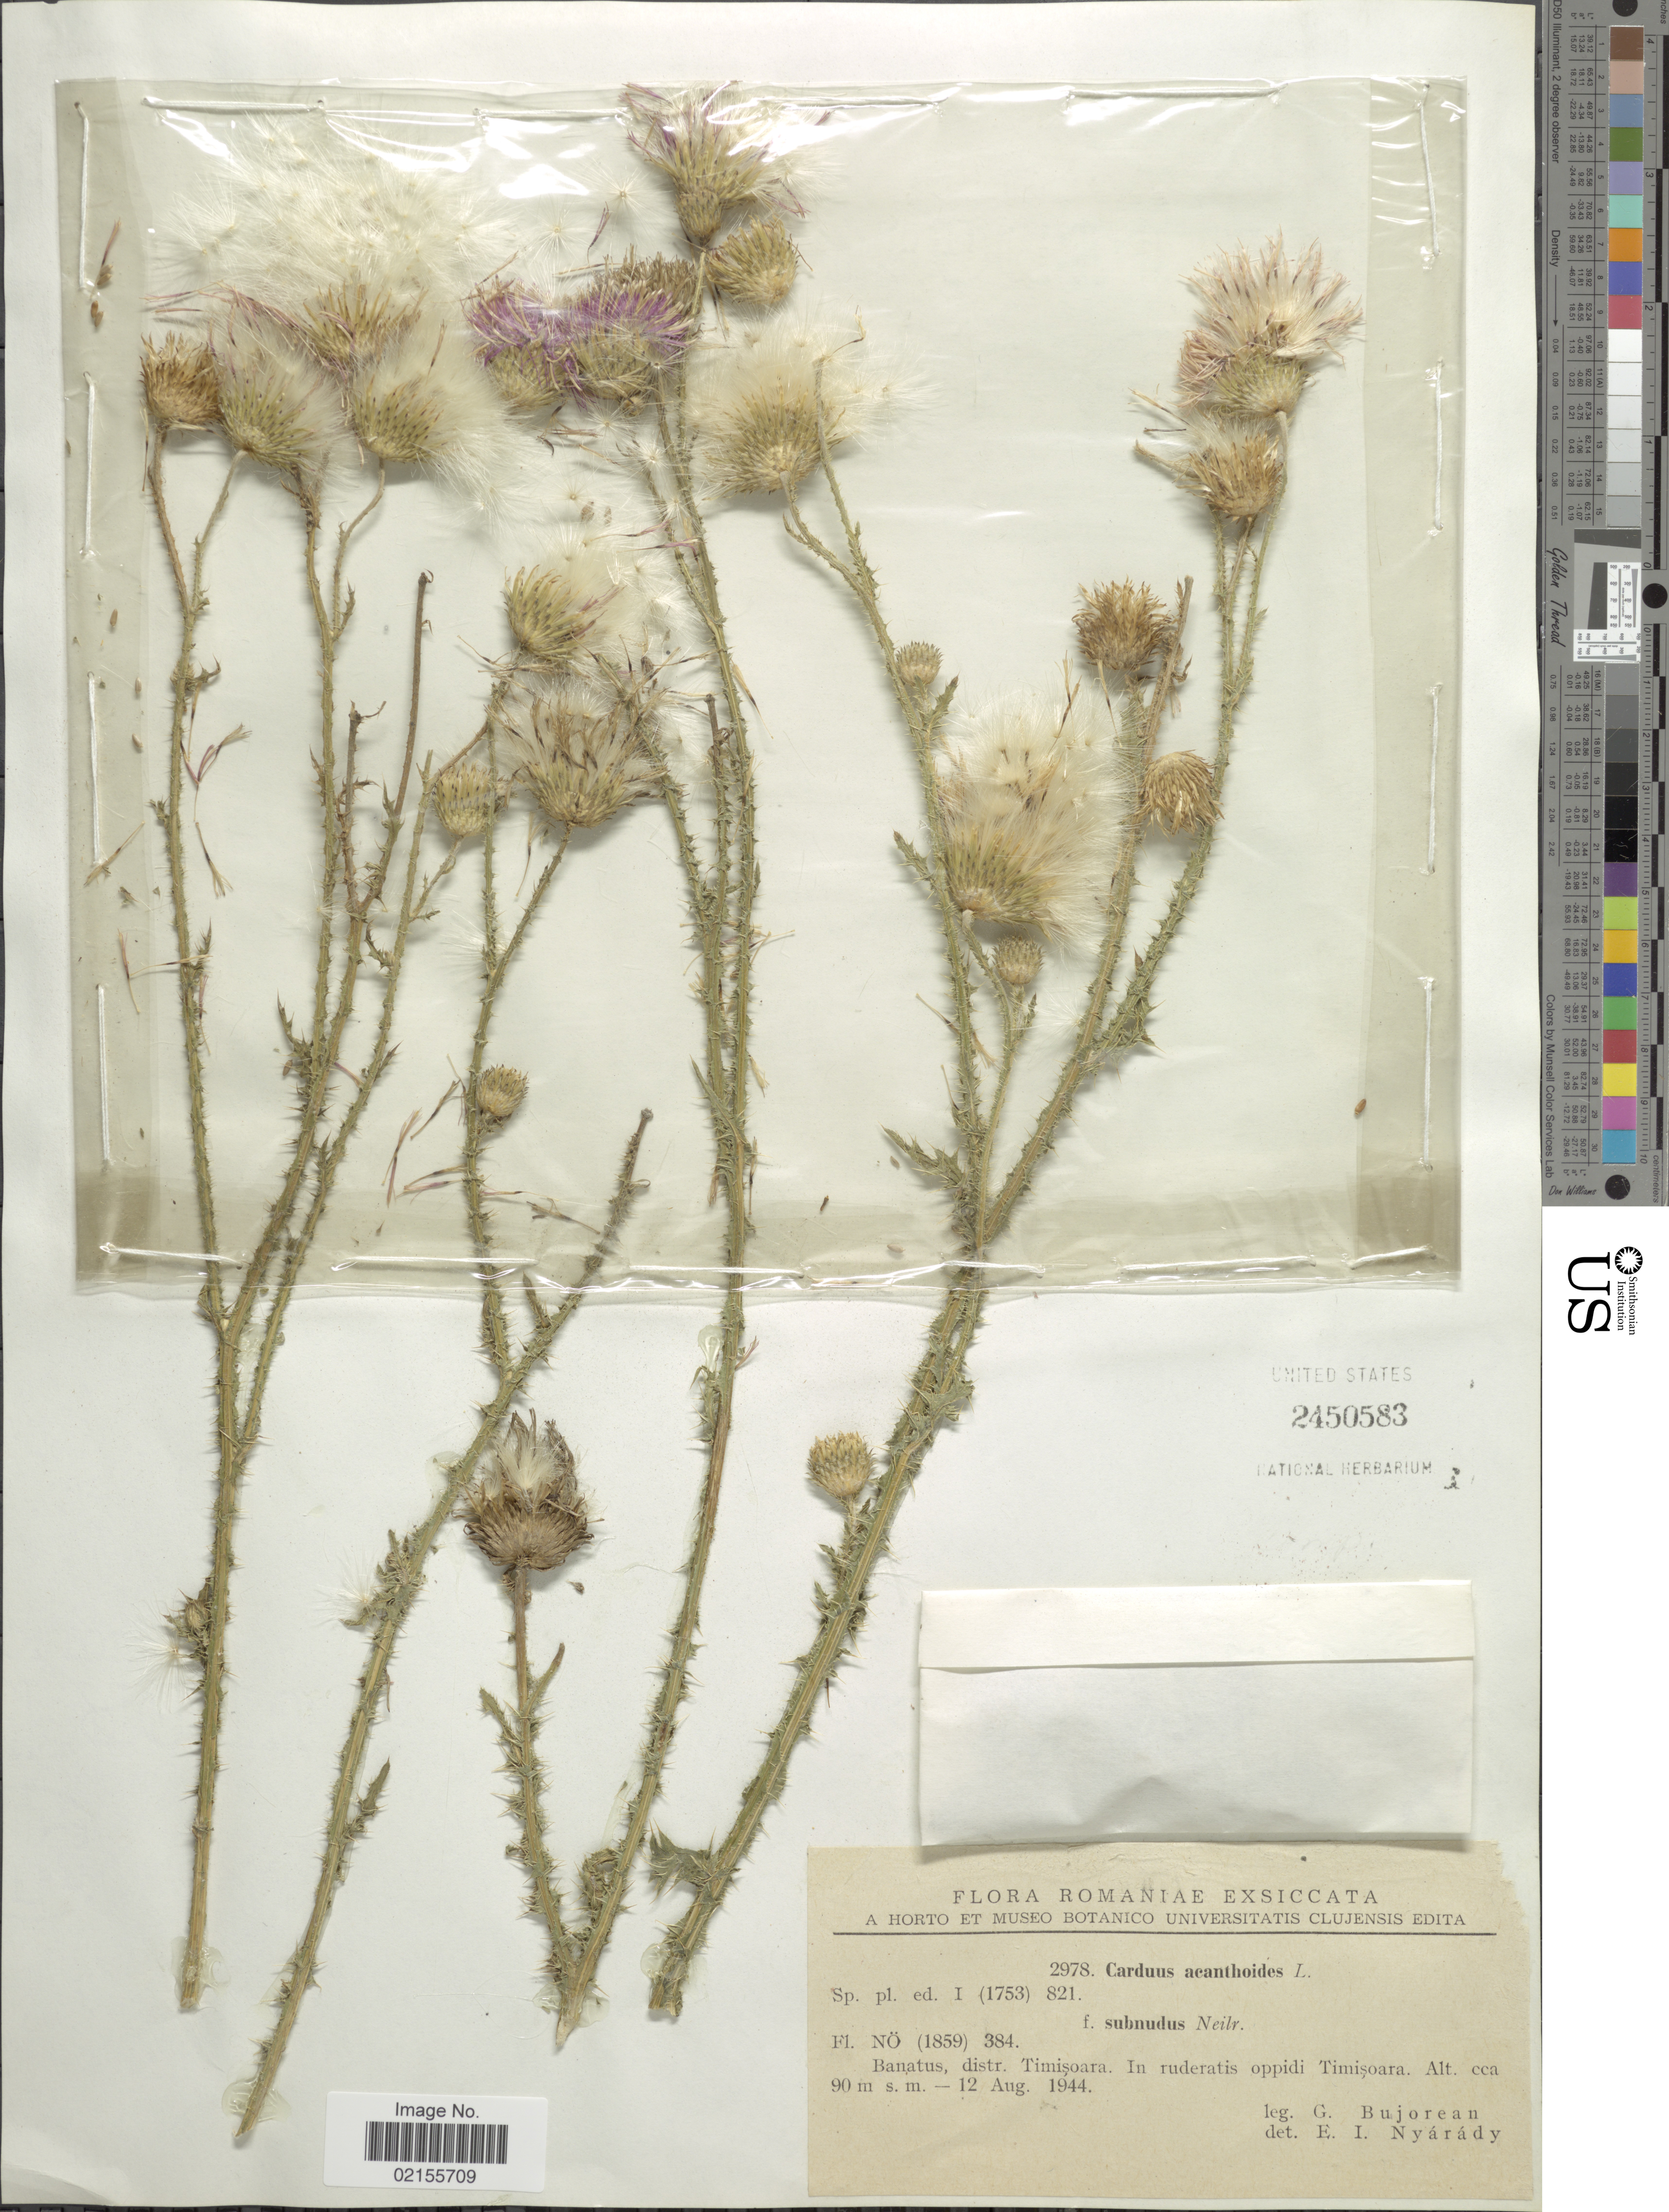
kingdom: Plantae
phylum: Tracheophyta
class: Magnoliopsida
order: Asterales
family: Asteraceae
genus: Carduus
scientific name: Carduus acanthoides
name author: L.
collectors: G. Bujorean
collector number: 2978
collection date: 1944-08-12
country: Romania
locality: Banatus, distr. Tmisora. In ruderatis oppidi Timisoara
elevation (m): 90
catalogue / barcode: US 2450583